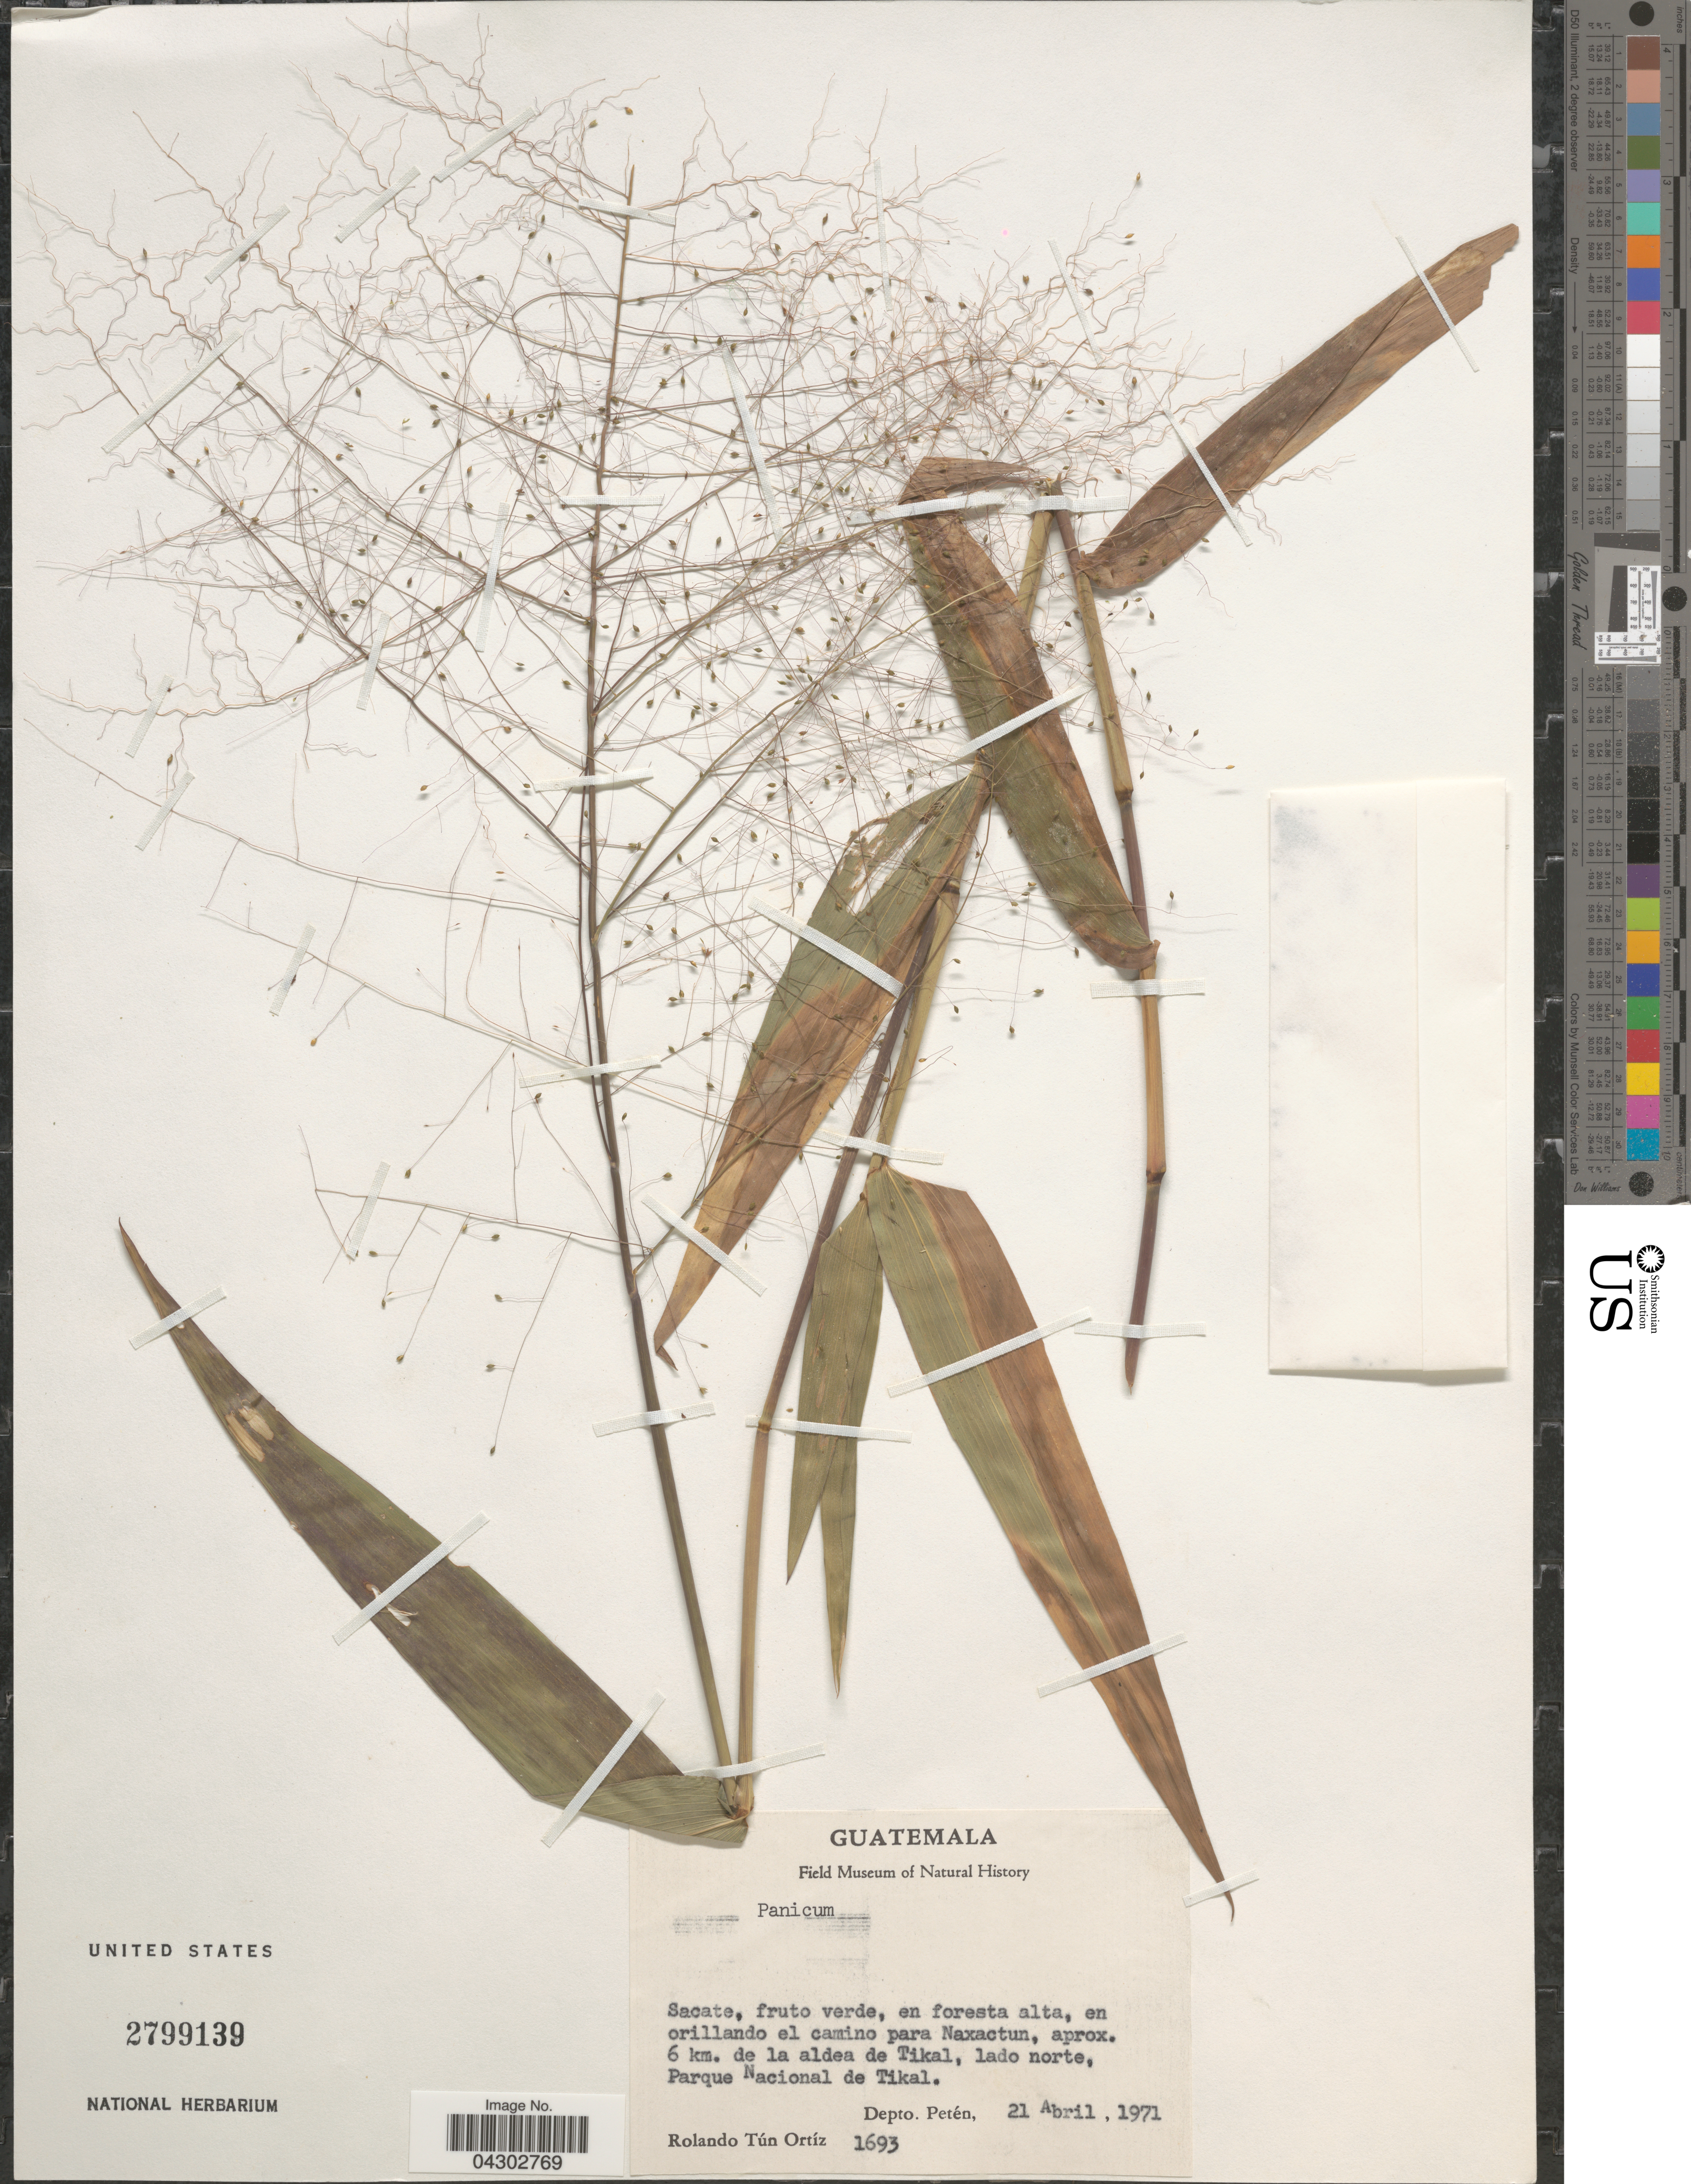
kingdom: Plantae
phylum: Tracheophyta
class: Liliopsida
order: Poales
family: Poaceae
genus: Panicum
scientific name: Panicum bartlettii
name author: Swallen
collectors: R. T. Ortíz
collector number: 1693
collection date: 1971-04-21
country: Guatemala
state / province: El Peten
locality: En orillando el camino para Naxactun, aprox. 6 km. de la aldea de Tikal, lado norte, Parque Nacional de Tikal. Depto. Petén.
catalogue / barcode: US 2799139